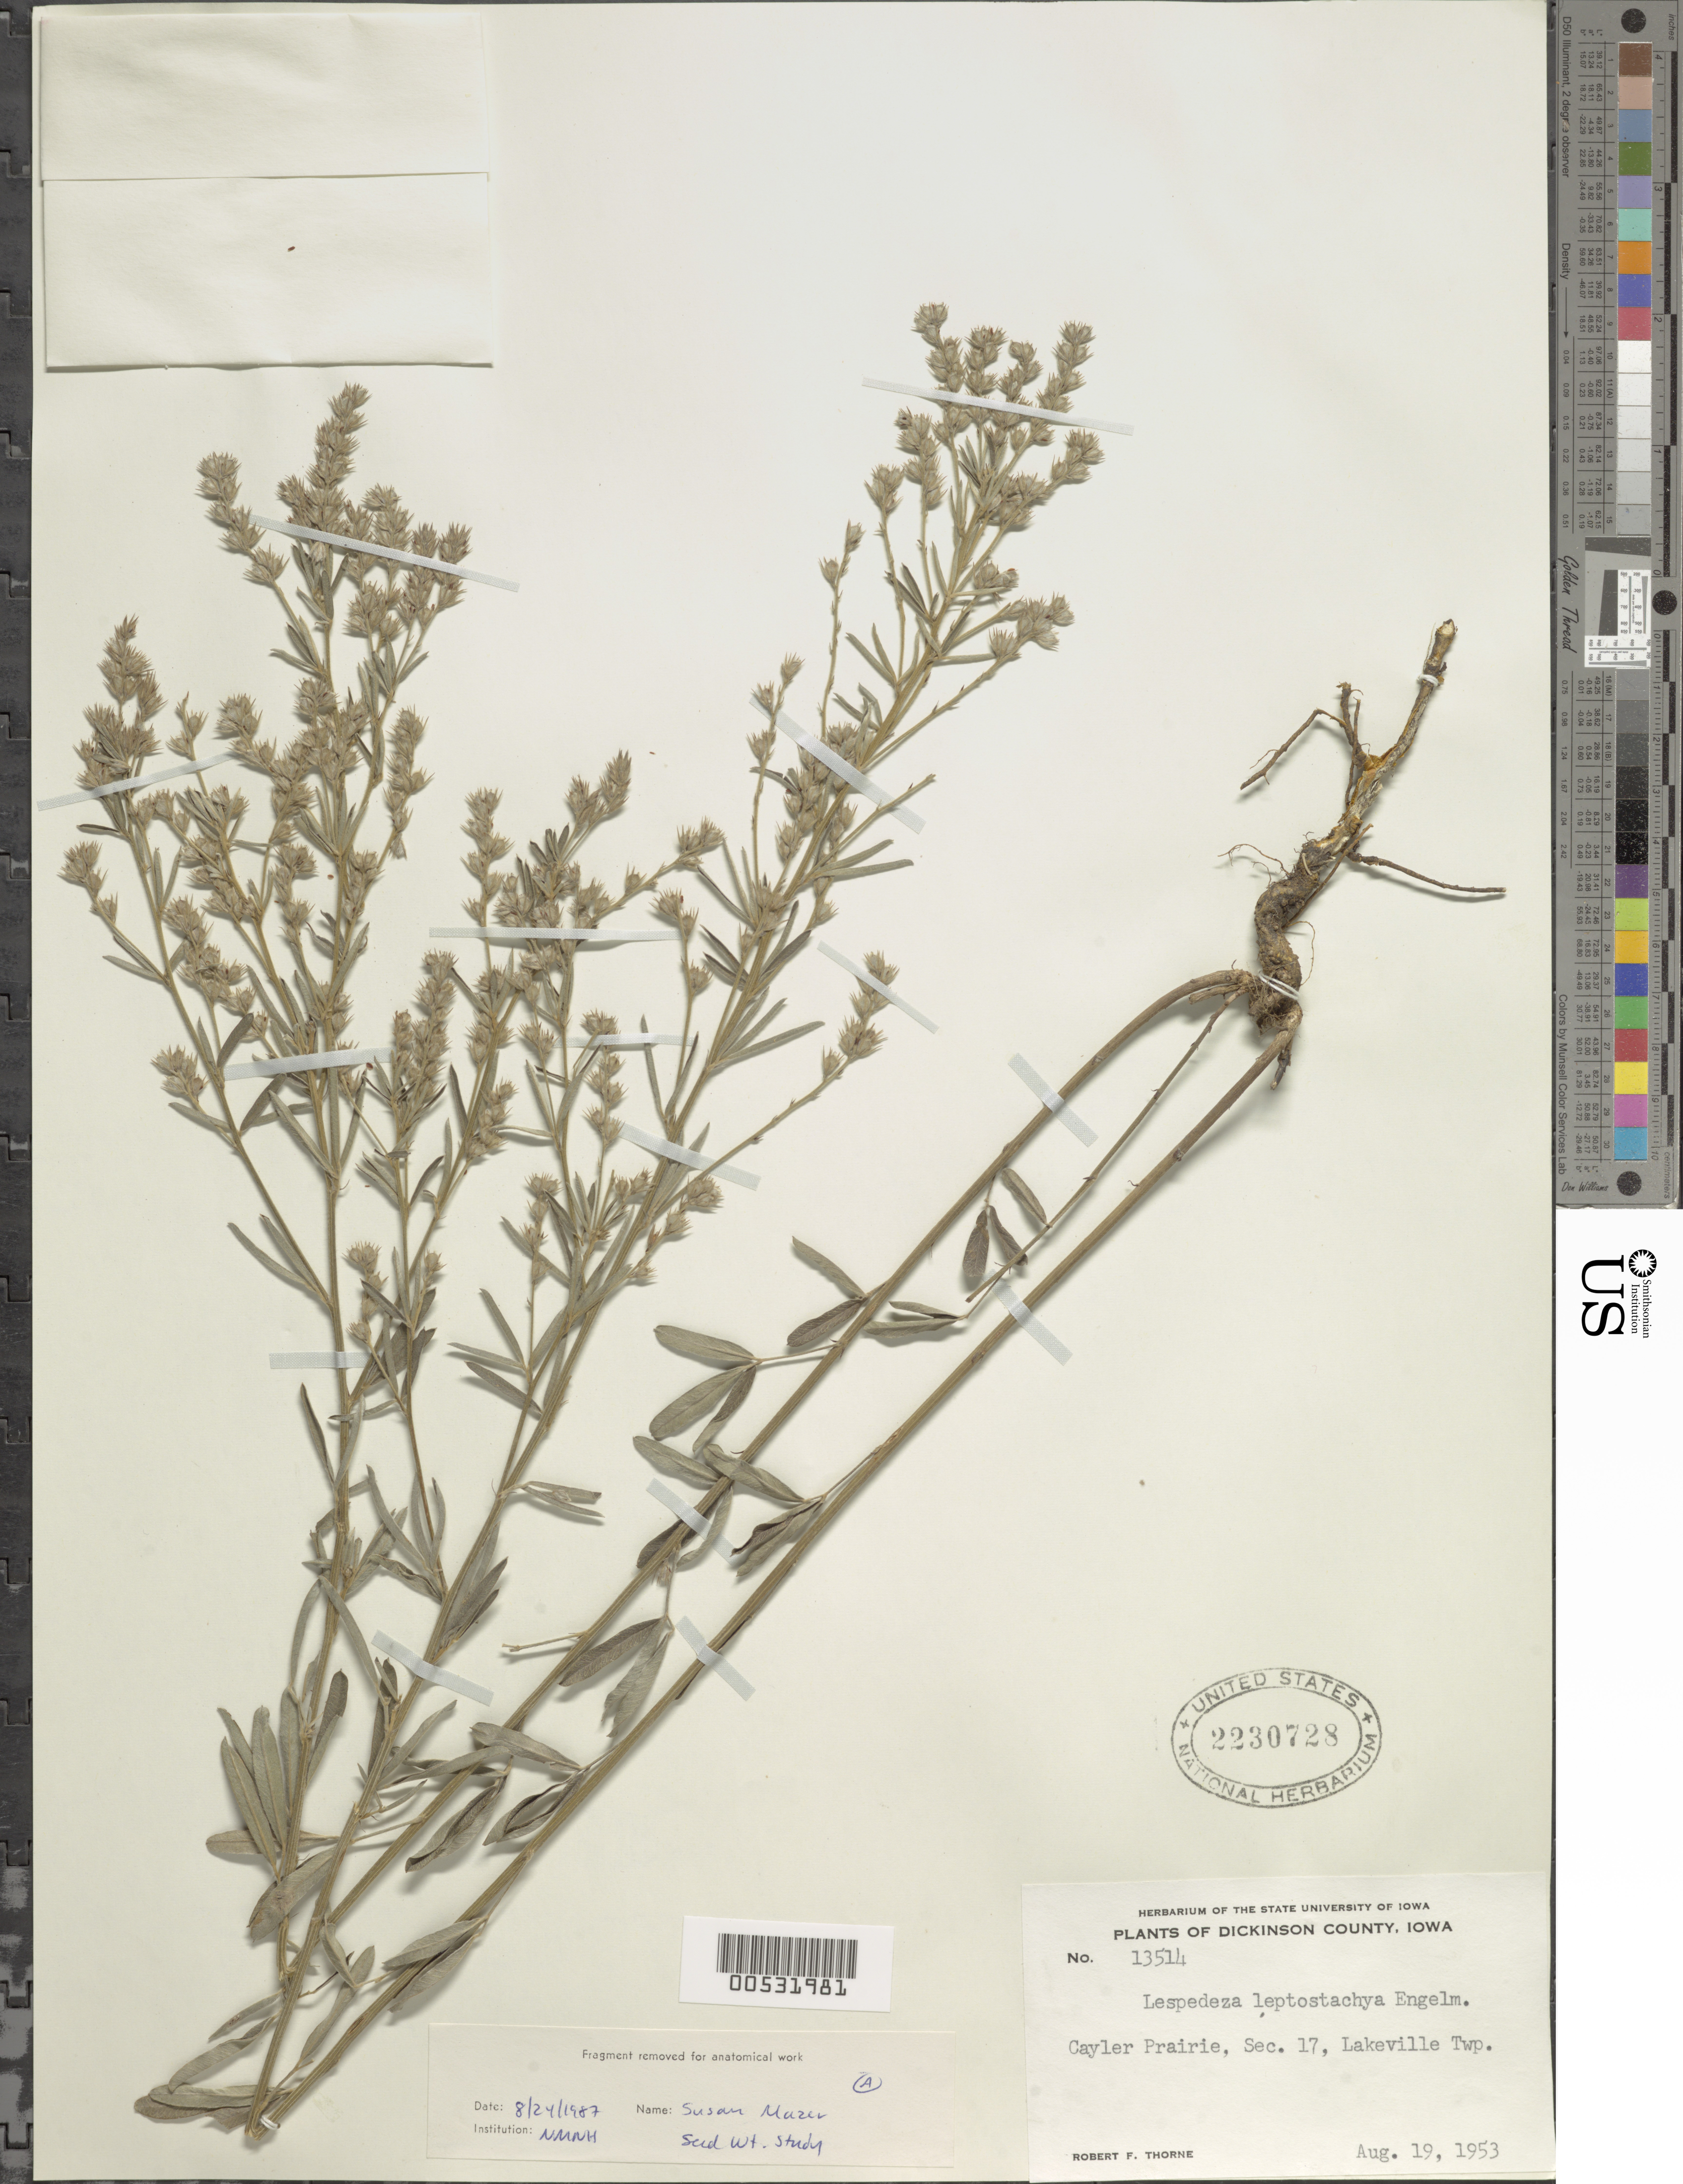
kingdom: Plantae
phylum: Tracheophyta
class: Magnoliopsida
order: Fabales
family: Fabaceae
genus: Lespedeza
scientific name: Lespedeza leptostachya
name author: Engelm.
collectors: R. F. Thorne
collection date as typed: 19 Aug 1953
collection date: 1953-08-19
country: United States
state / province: Iowa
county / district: Dickinson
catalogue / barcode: US 2230728